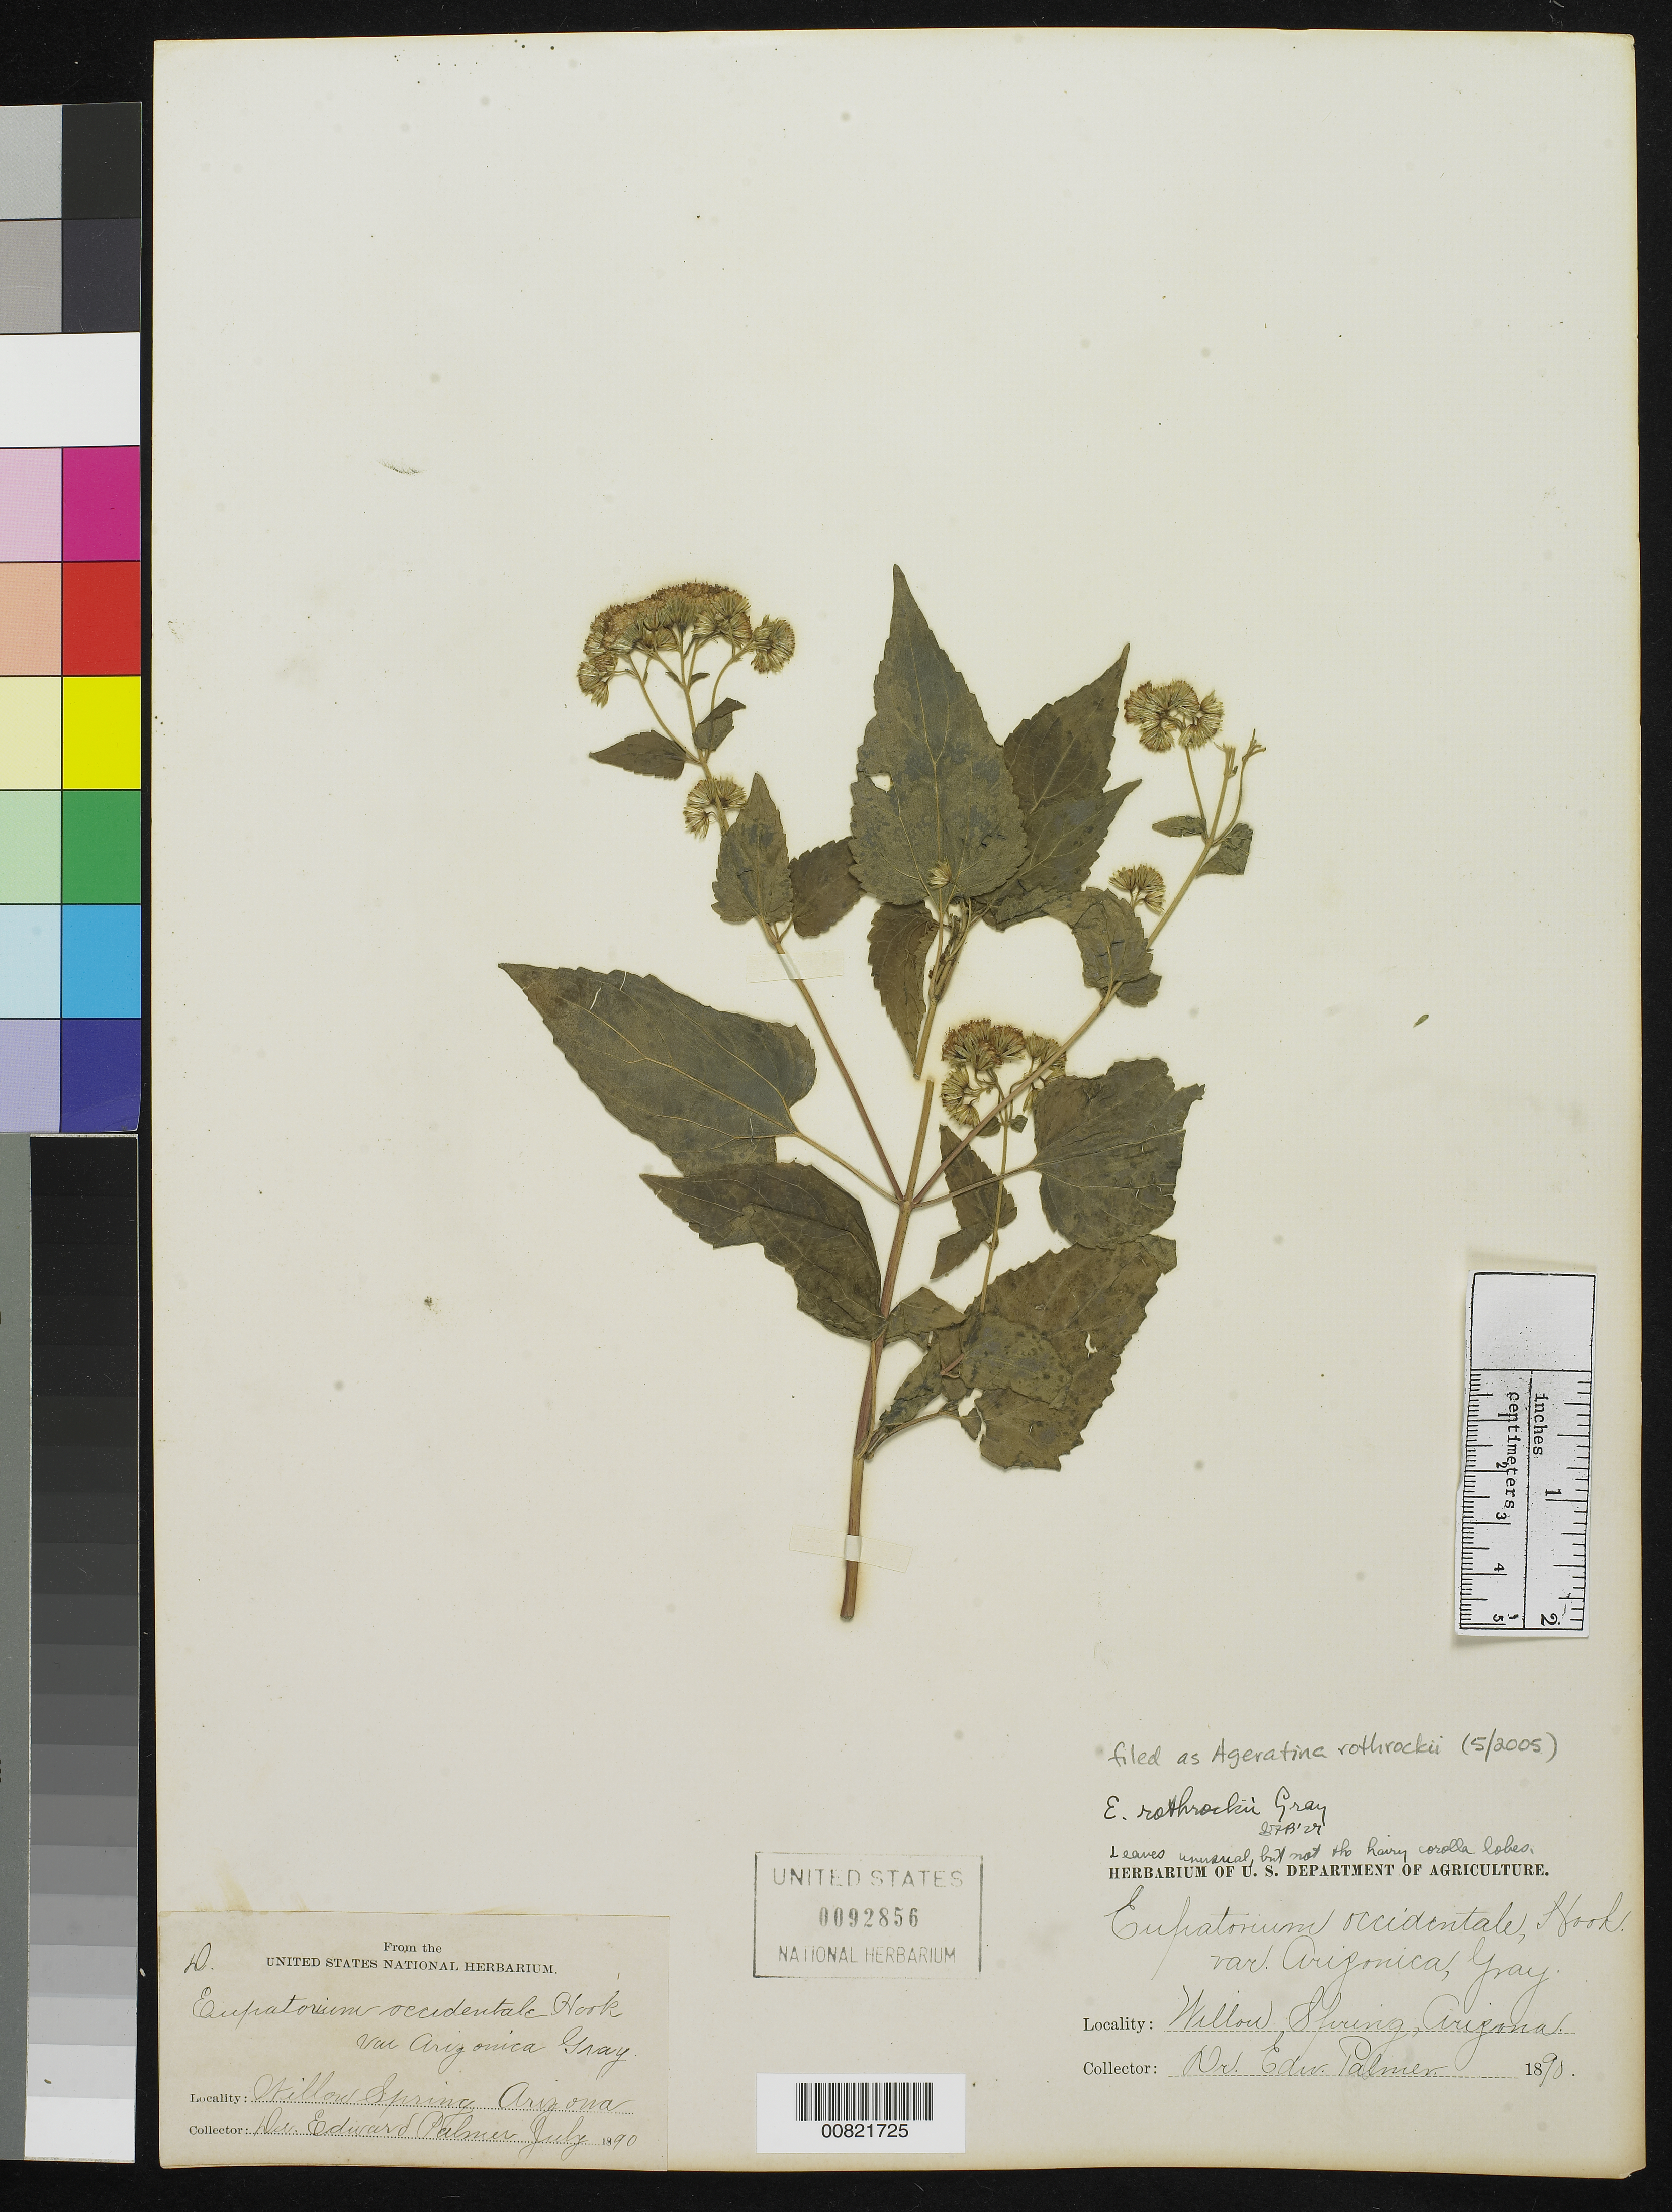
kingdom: Plantae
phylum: Tracheophyta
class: Magnoliopsida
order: Asterales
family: Asteraceae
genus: Ageratina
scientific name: Ageratina rothrockii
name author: (A. Gray) R.M. King & H. Rob.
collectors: E. Palmer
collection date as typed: Jul 1890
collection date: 1890-07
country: United States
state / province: Arizona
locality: D. Willow Spring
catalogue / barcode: US 92856